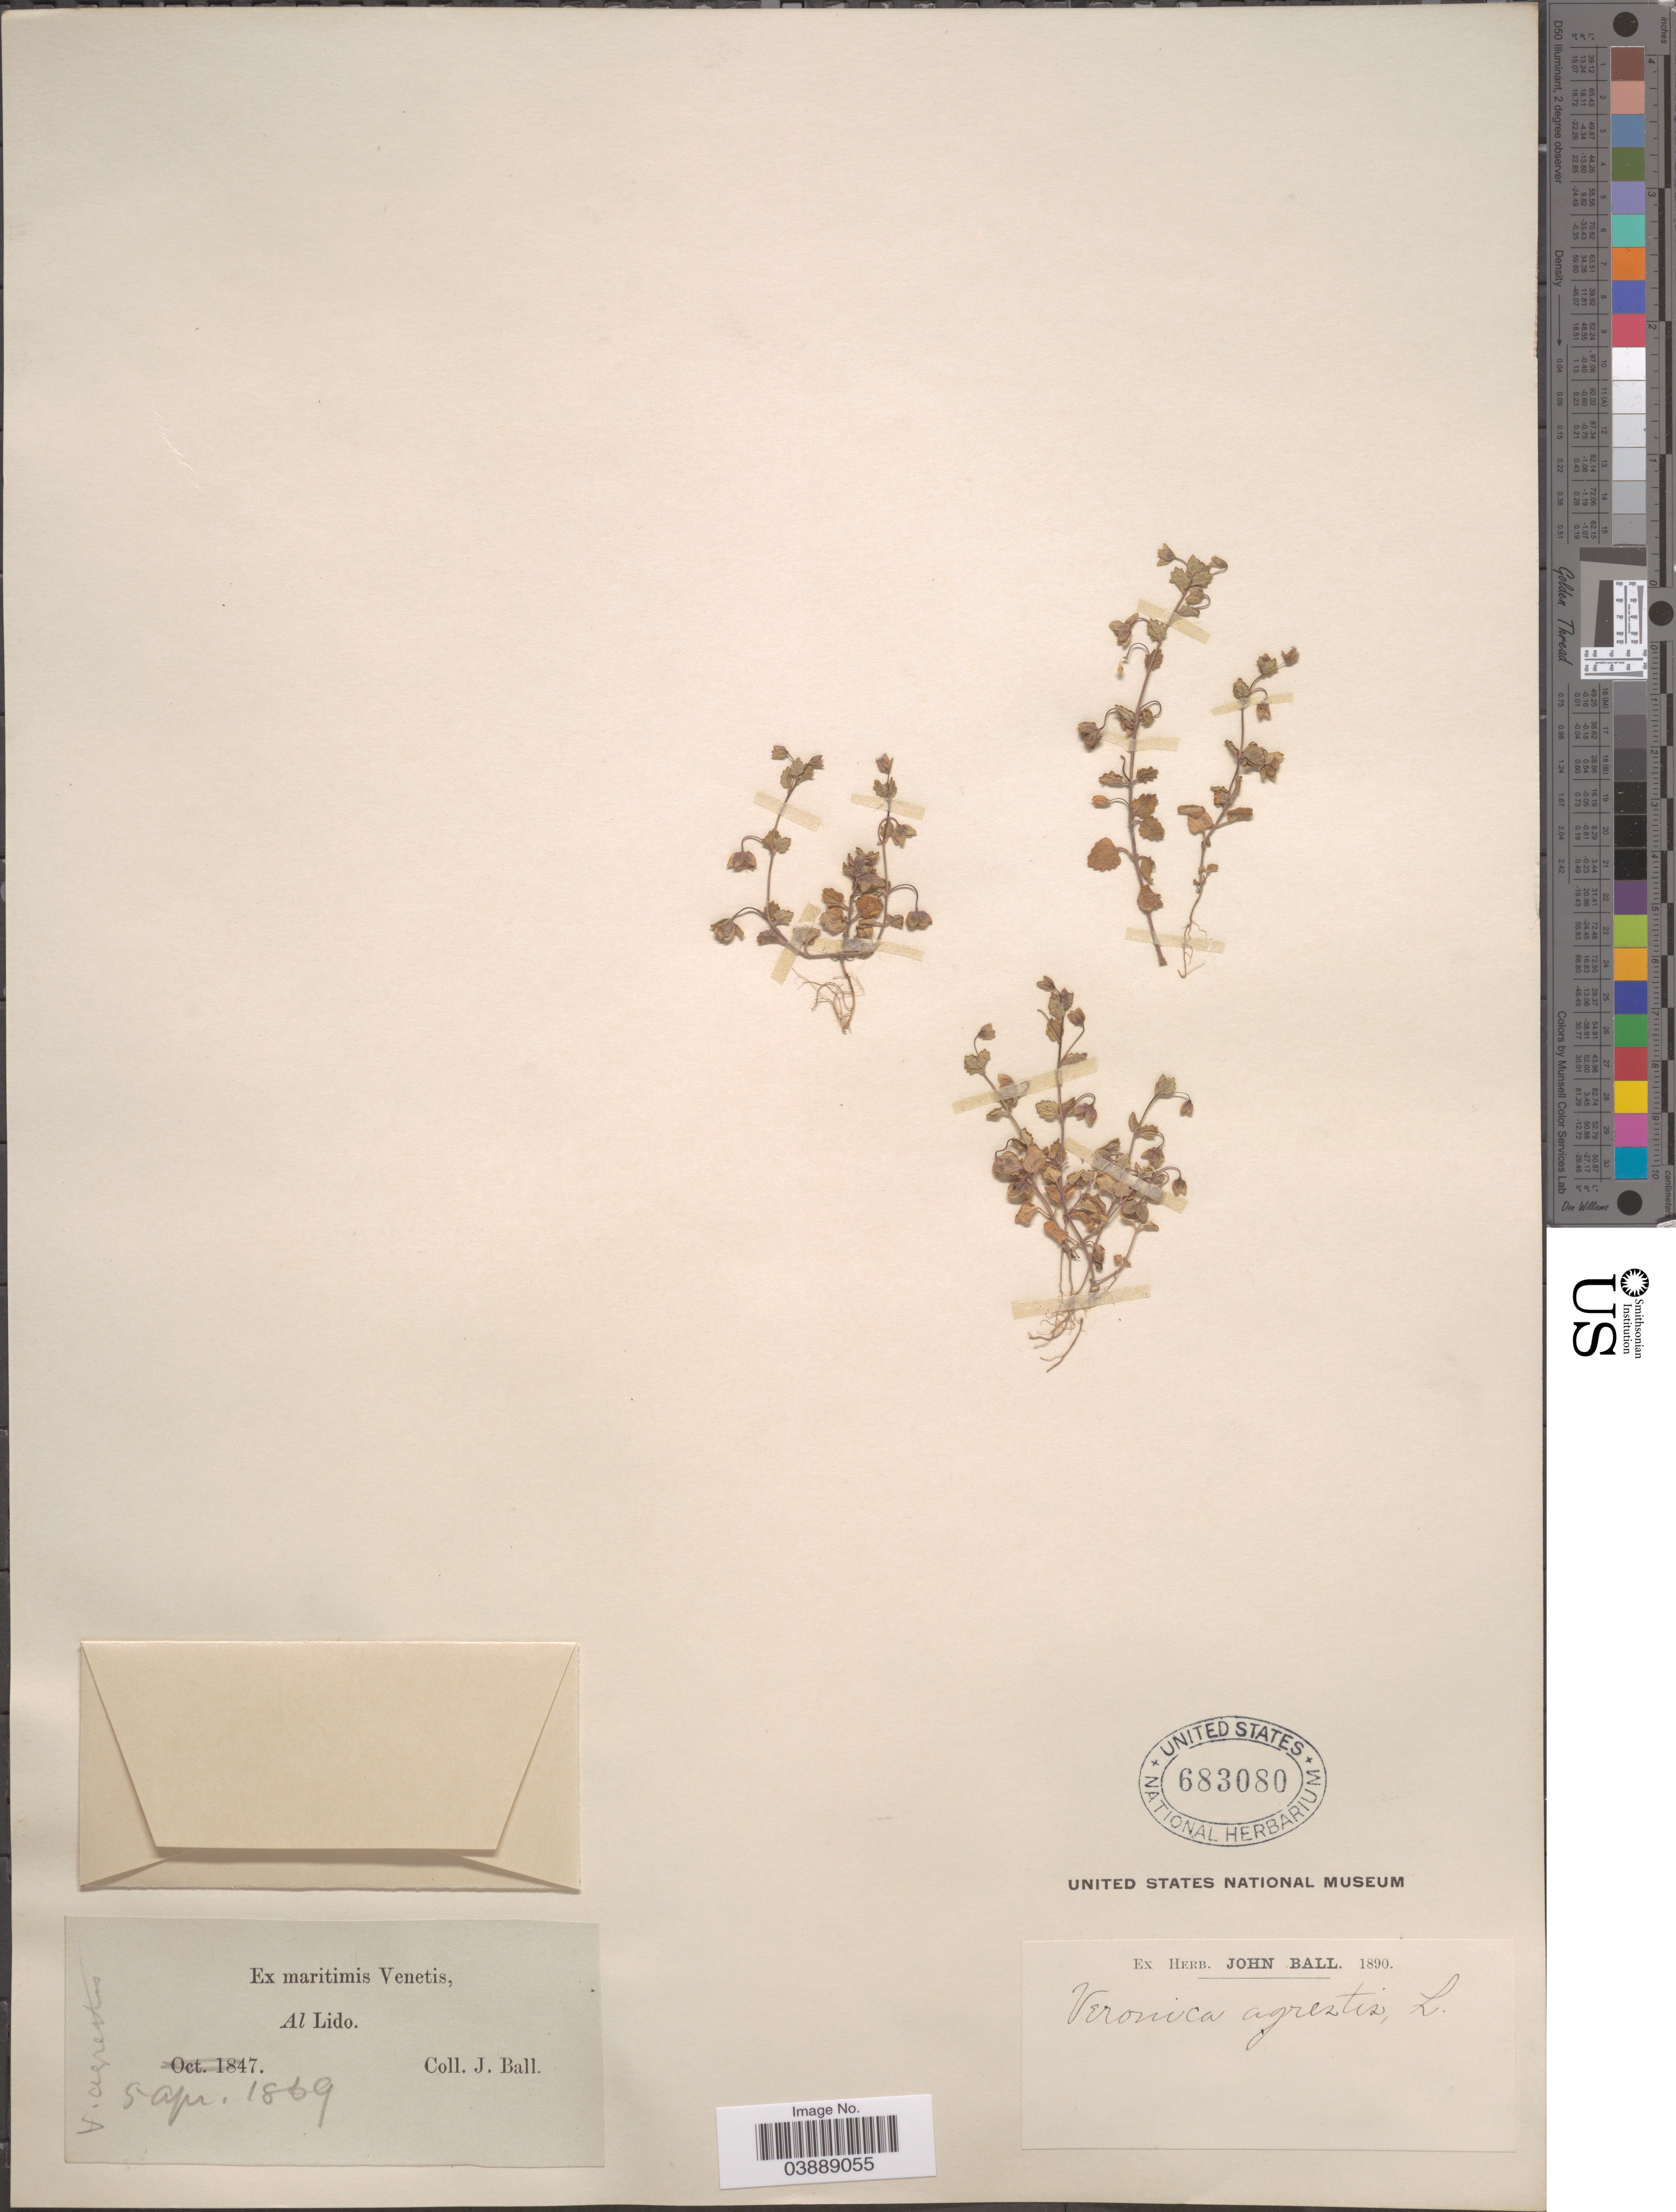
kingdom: Plantae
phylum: Tracheophyta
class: Magnoliopsida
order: Lamiales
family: Plantaginaceae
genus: Veronica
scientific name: Veronica agrestis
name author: L.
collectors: J. Ball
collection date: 1869-04-05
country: Italy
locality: Ex maritimis Venetis, Al Lido.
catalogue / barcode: US 683080